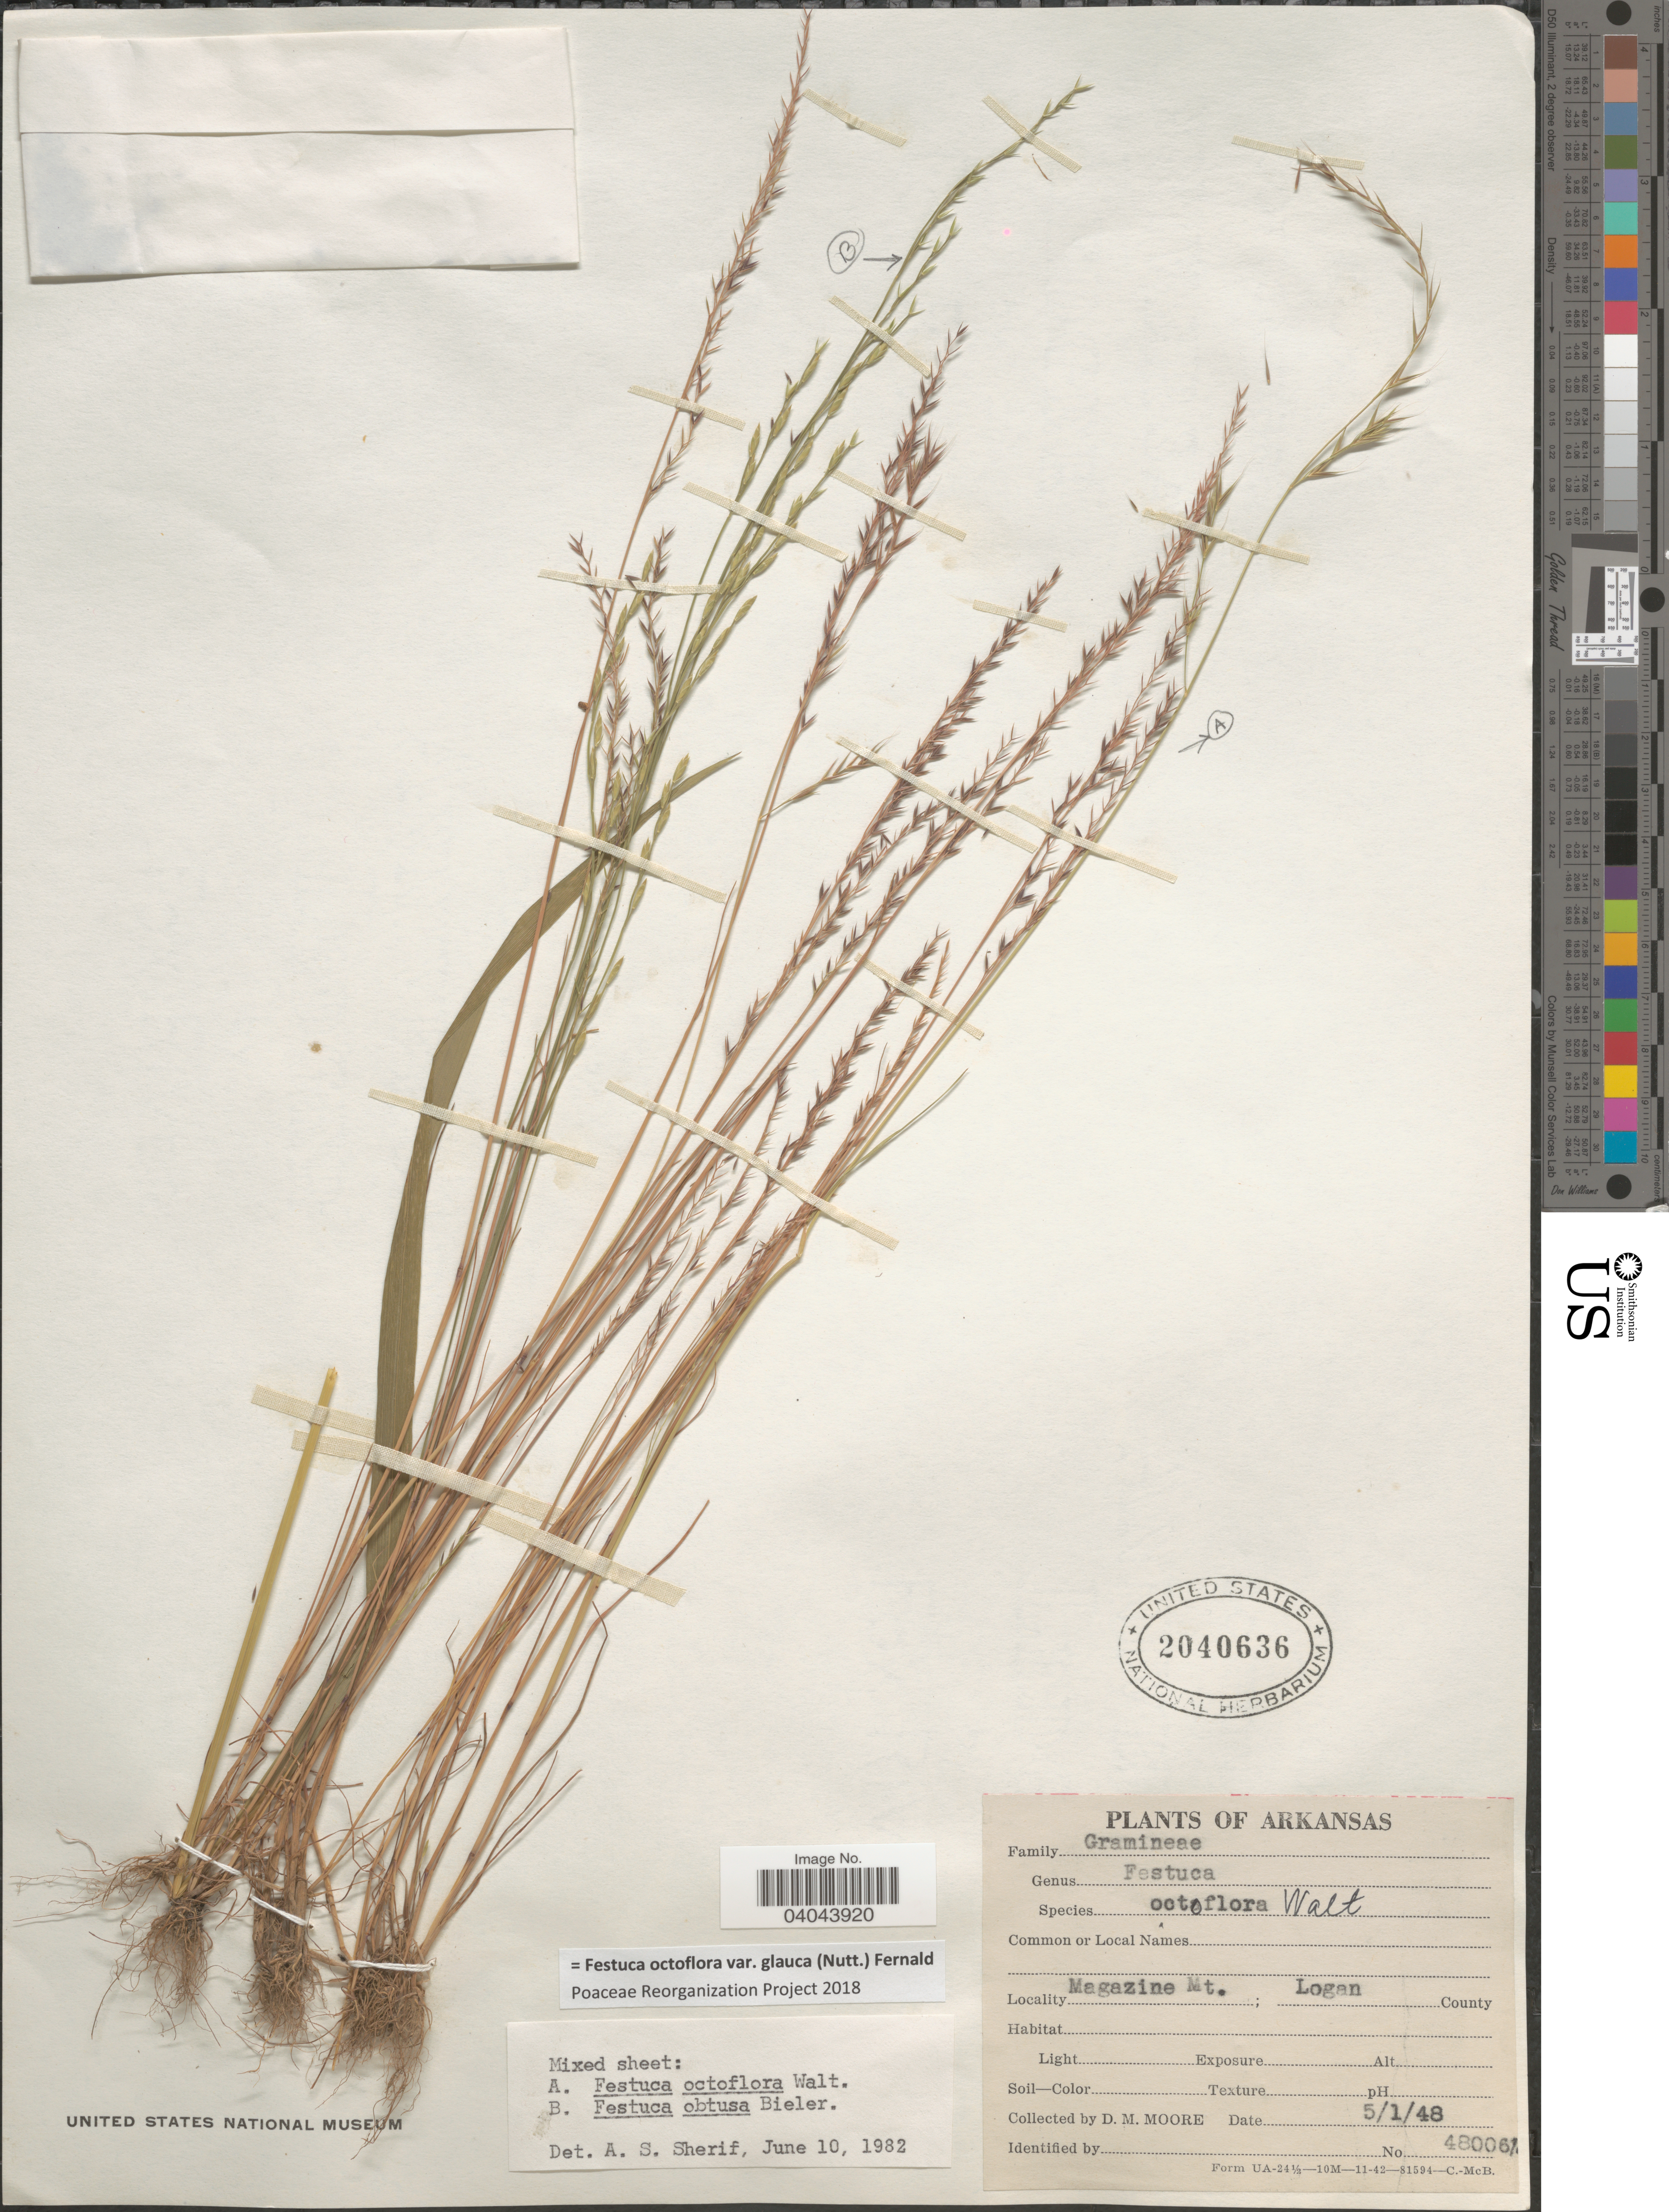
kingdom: Plantae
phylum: Tracheophyta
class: Liliopsida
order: Poales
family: Poaceae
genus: Festuca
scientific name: Festuca octoflora var. glauca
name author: (Nutt.) Fernald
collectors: D. Moore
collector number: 480061*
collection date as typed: Transcribed d/m/y: 1/5/48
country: United States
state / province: Arkansas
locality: Magazine Mt.; Logan County.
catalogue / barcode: US 2040636